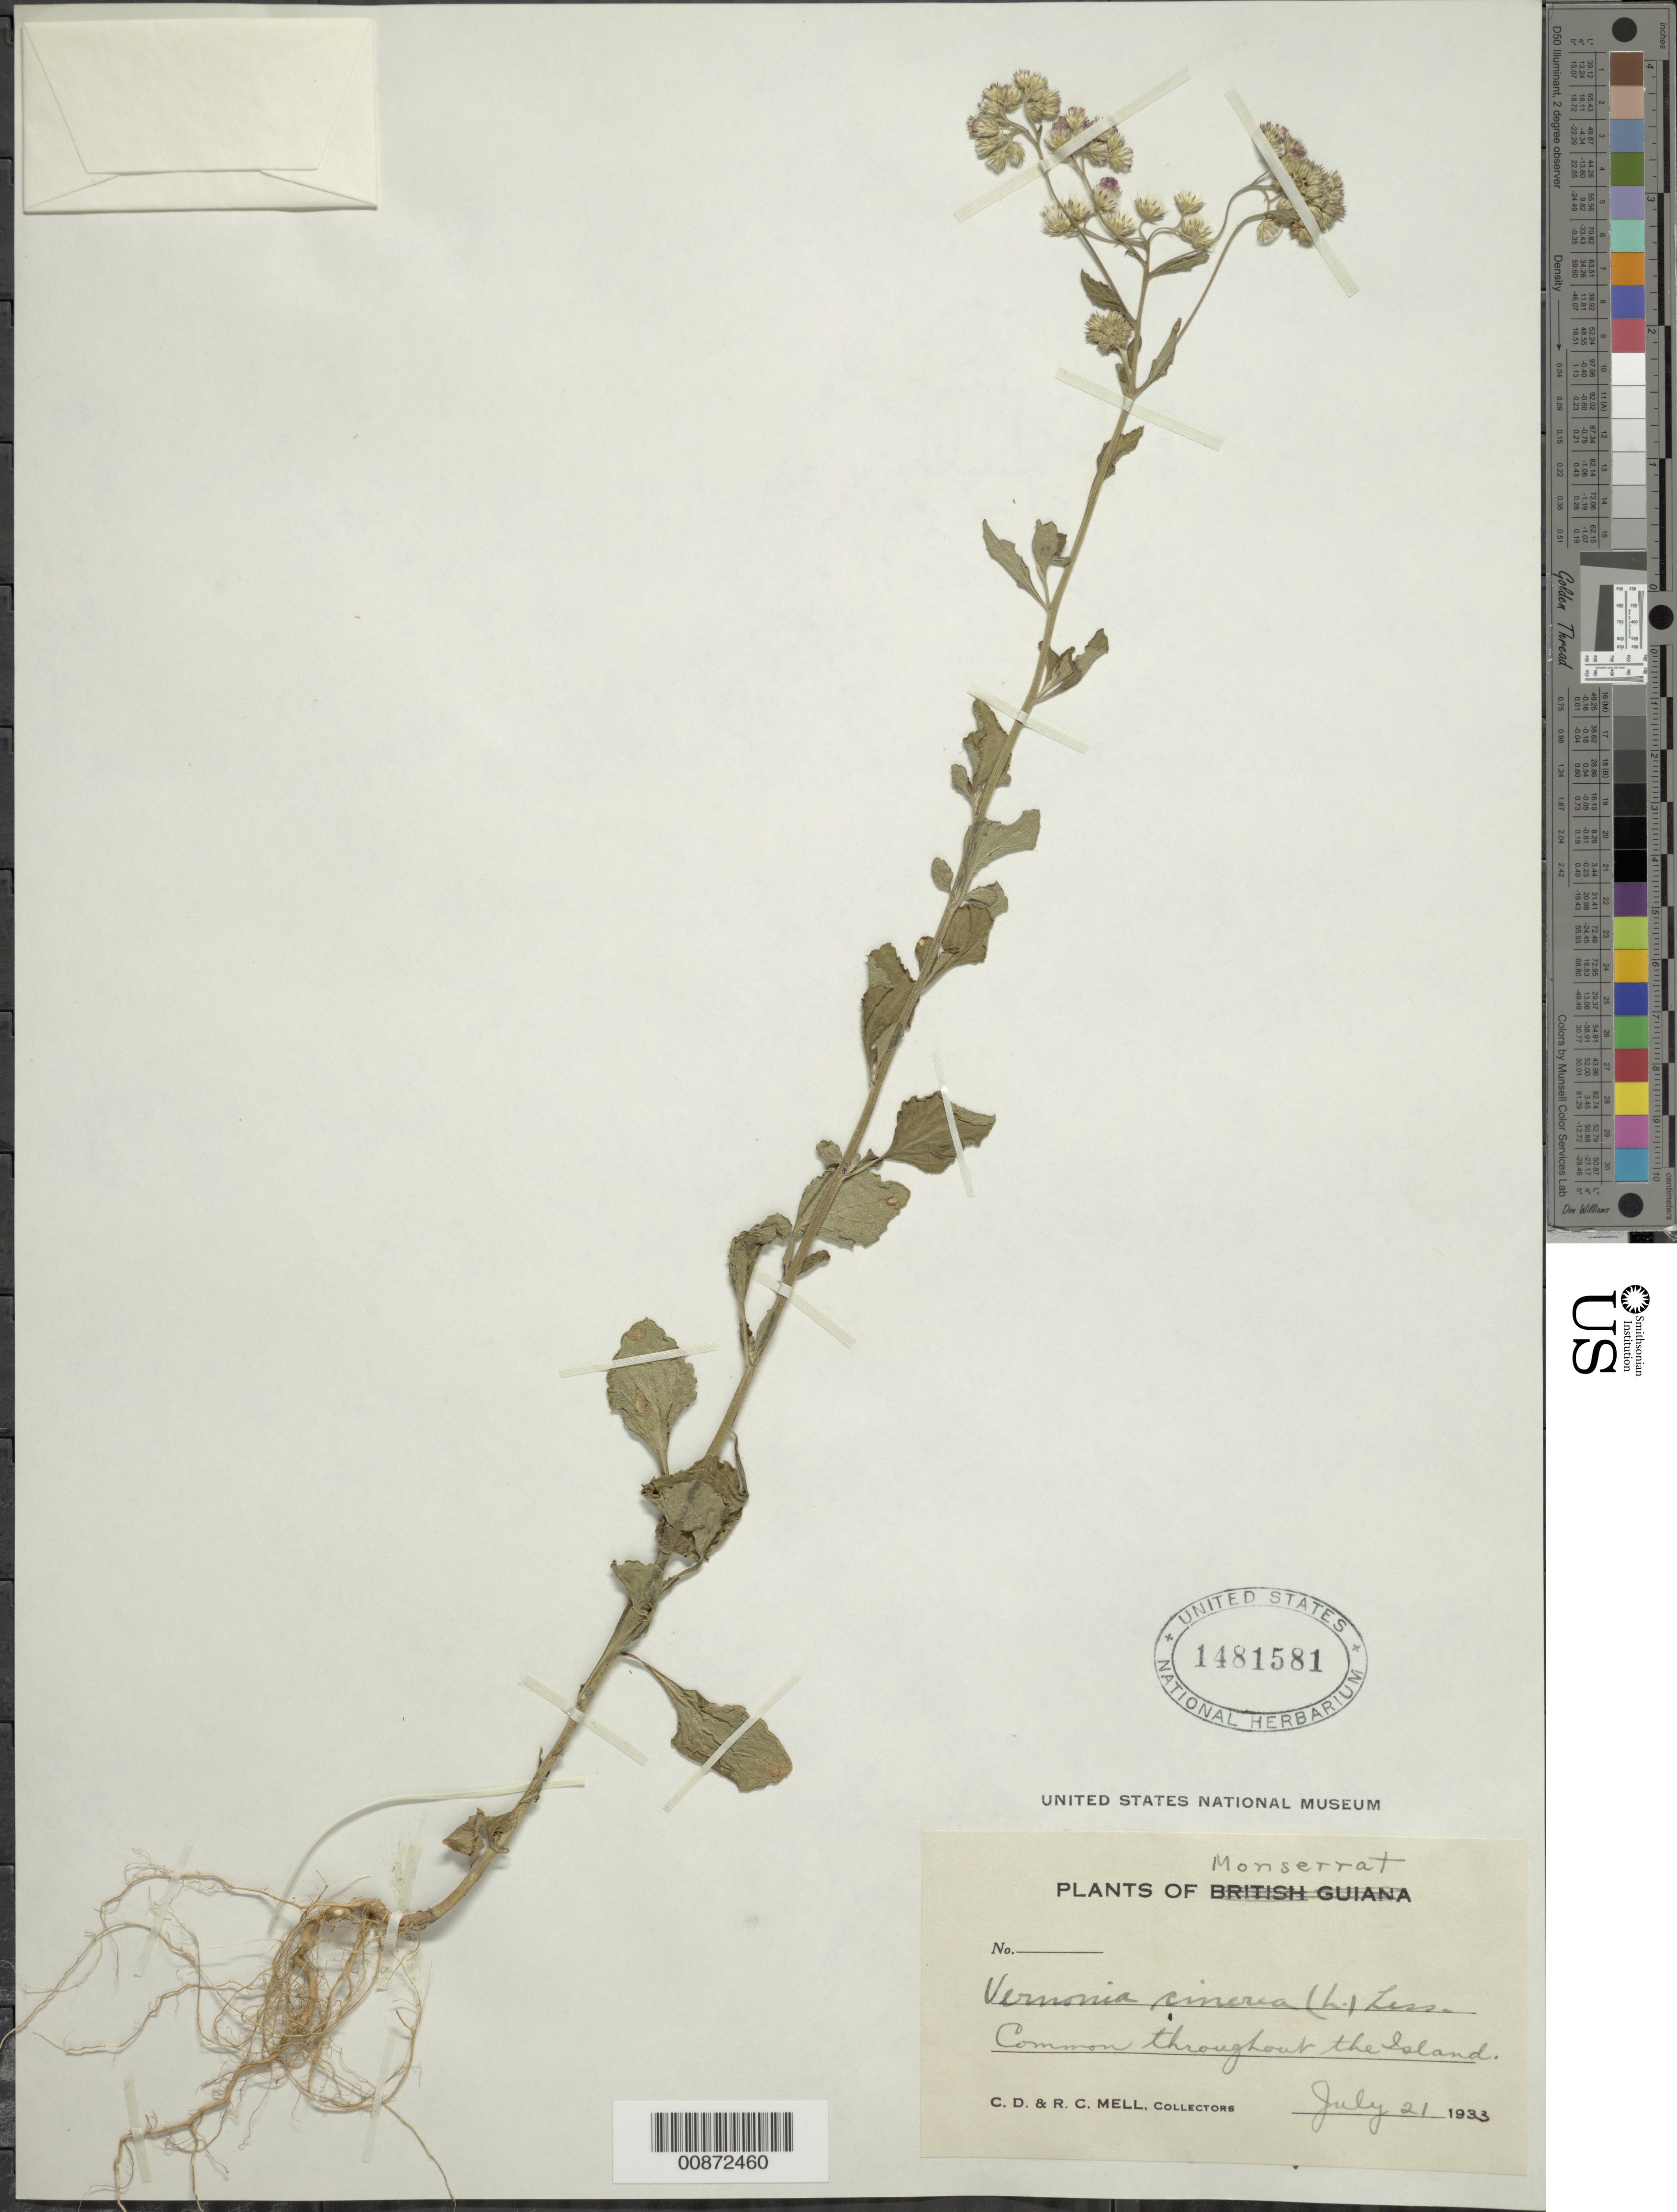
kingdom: Plantae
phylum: Tracheophyta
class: Magnoliopsida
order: Asterales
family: Asteraceae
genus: Cyanthillium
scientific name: Cyanthillium cinereum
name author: (L.) H. Rob.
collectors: C. D. Mell & R. Mell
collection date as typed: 21 Jul 1933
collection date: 1933-07-21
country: Montserrat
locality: Common throughout the island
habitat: Throughout island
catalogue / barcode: US 1481581